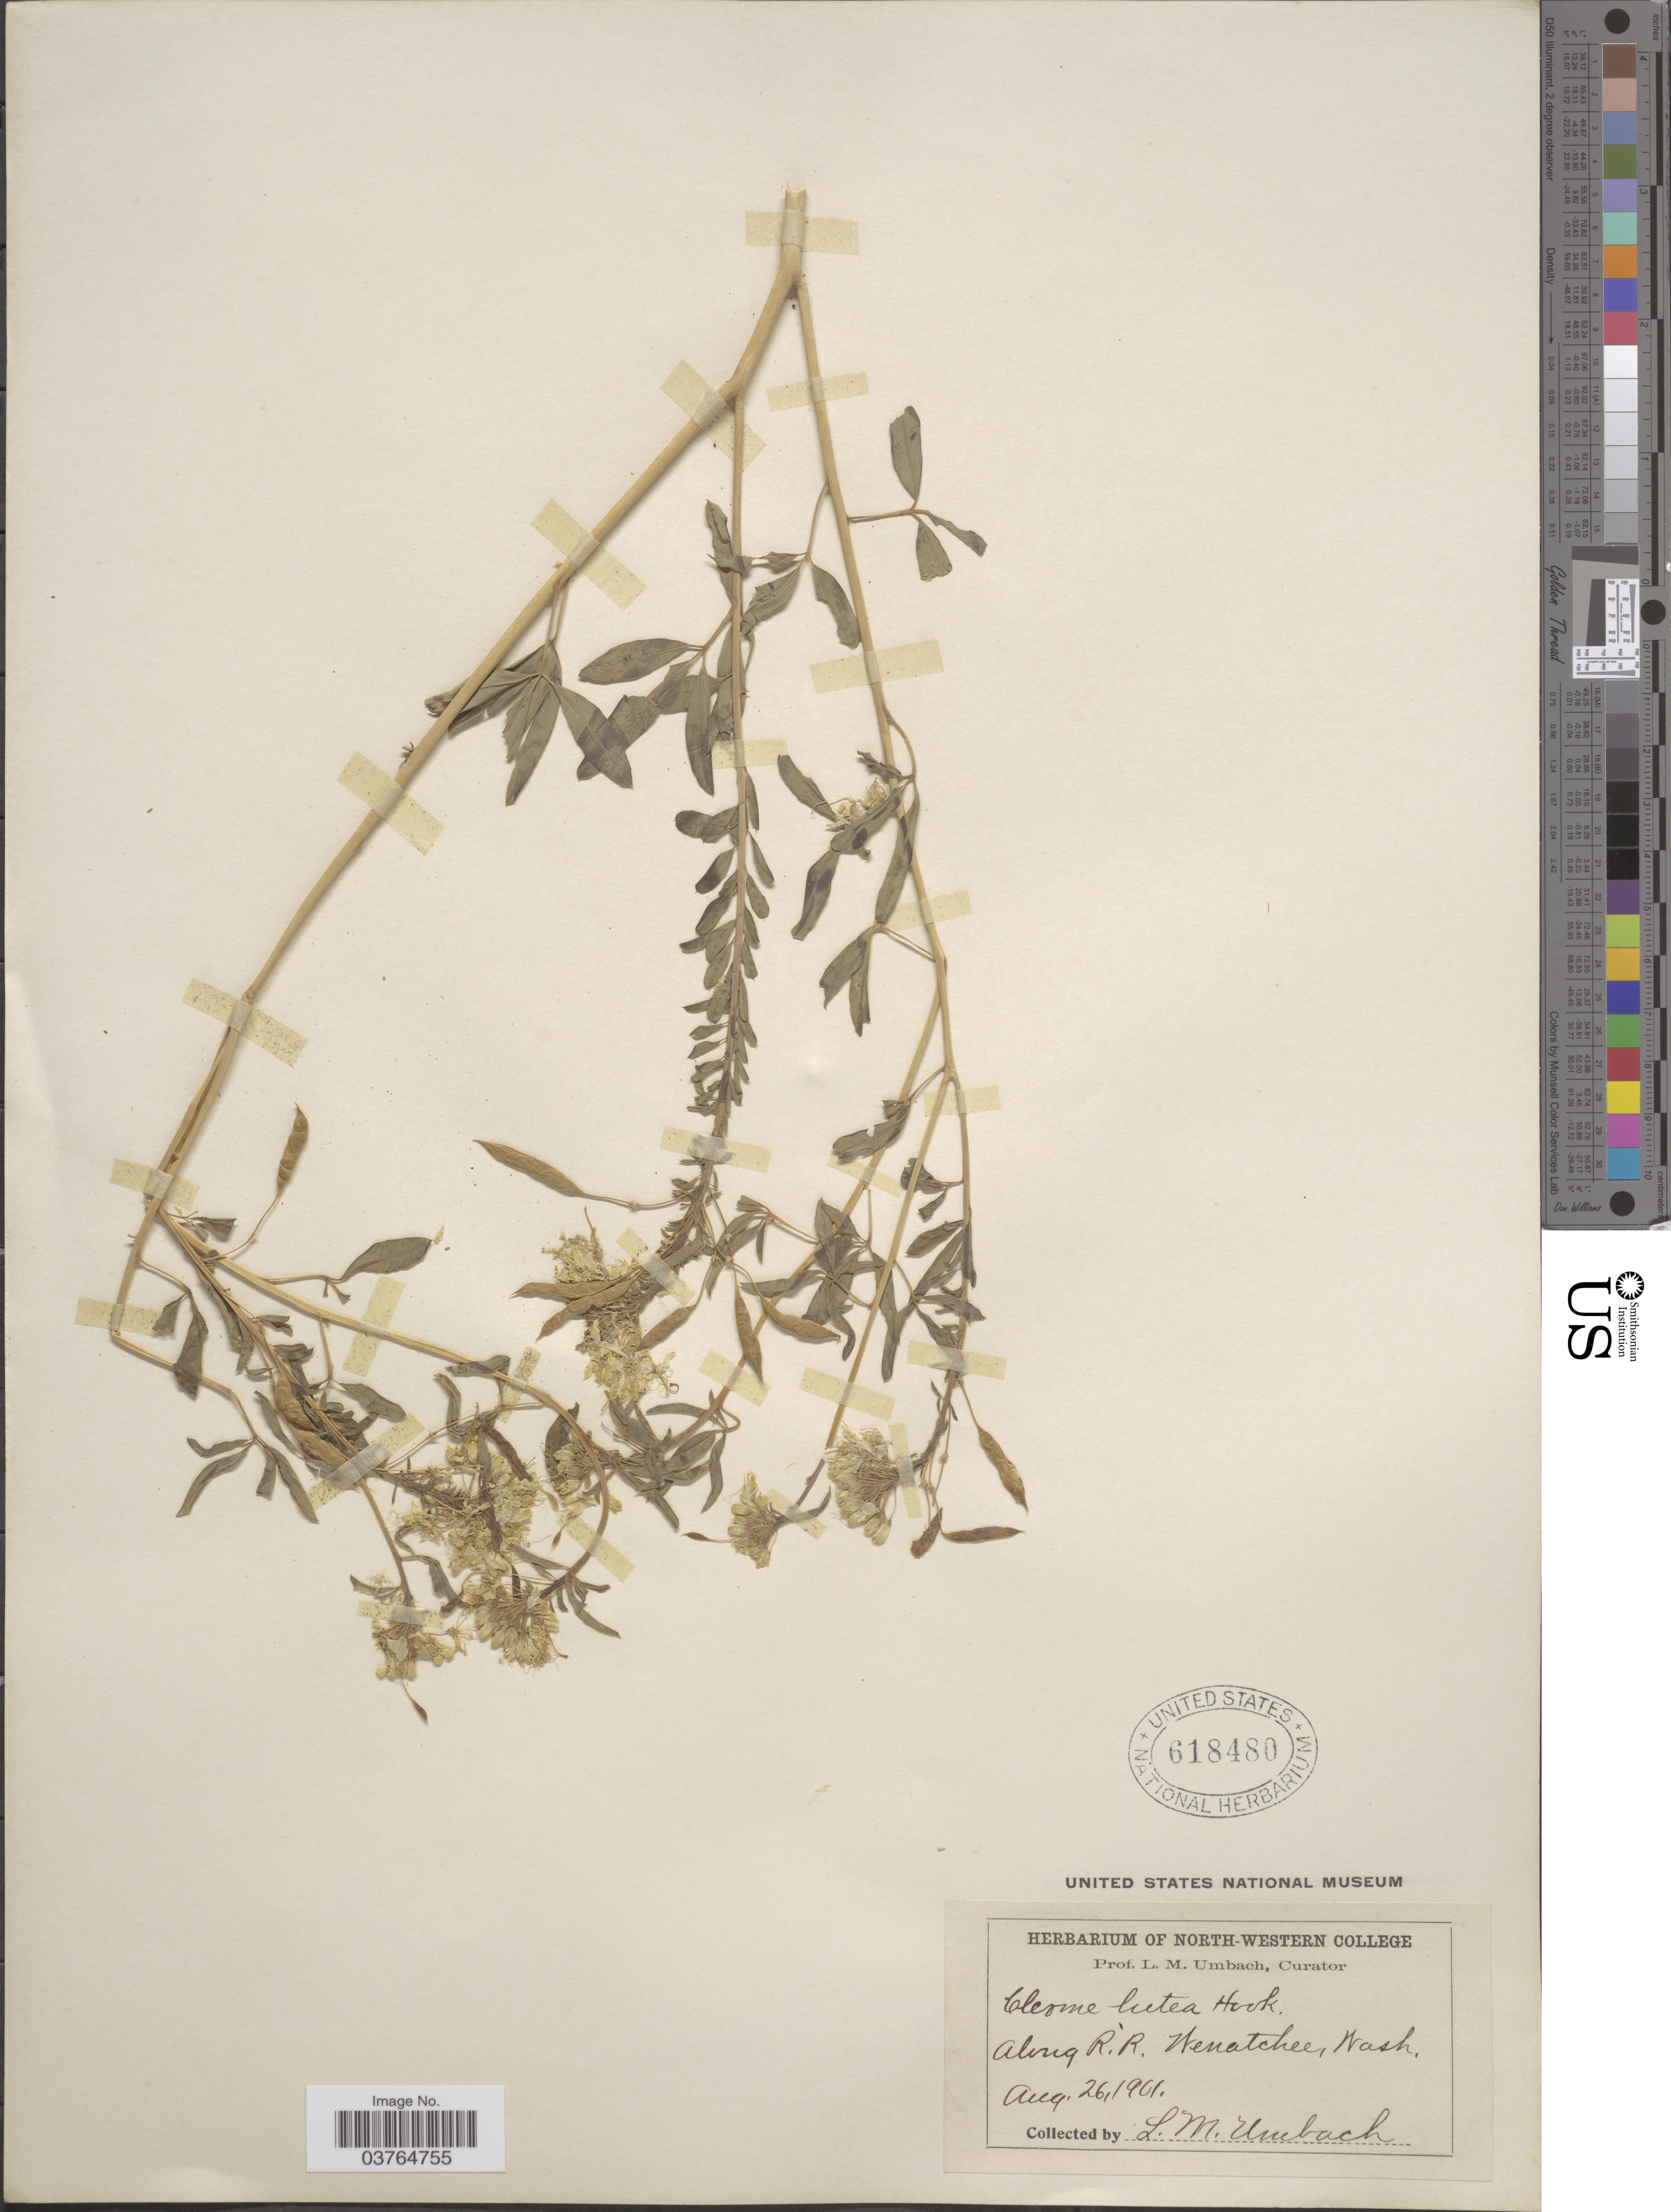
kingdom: Plantae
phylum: Tracheophyta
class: Magnoliopsida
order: Brassicales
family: Cleomaceae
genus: Cleomella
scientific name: Cleomella lutea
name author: (Hook.) Roalson & J.C. Hall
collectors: L. M. Umbach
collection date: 1901-08-26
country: United States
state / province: Washington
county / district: Chelan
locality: Along R. R. Wenatchee.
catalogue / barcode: US 618480